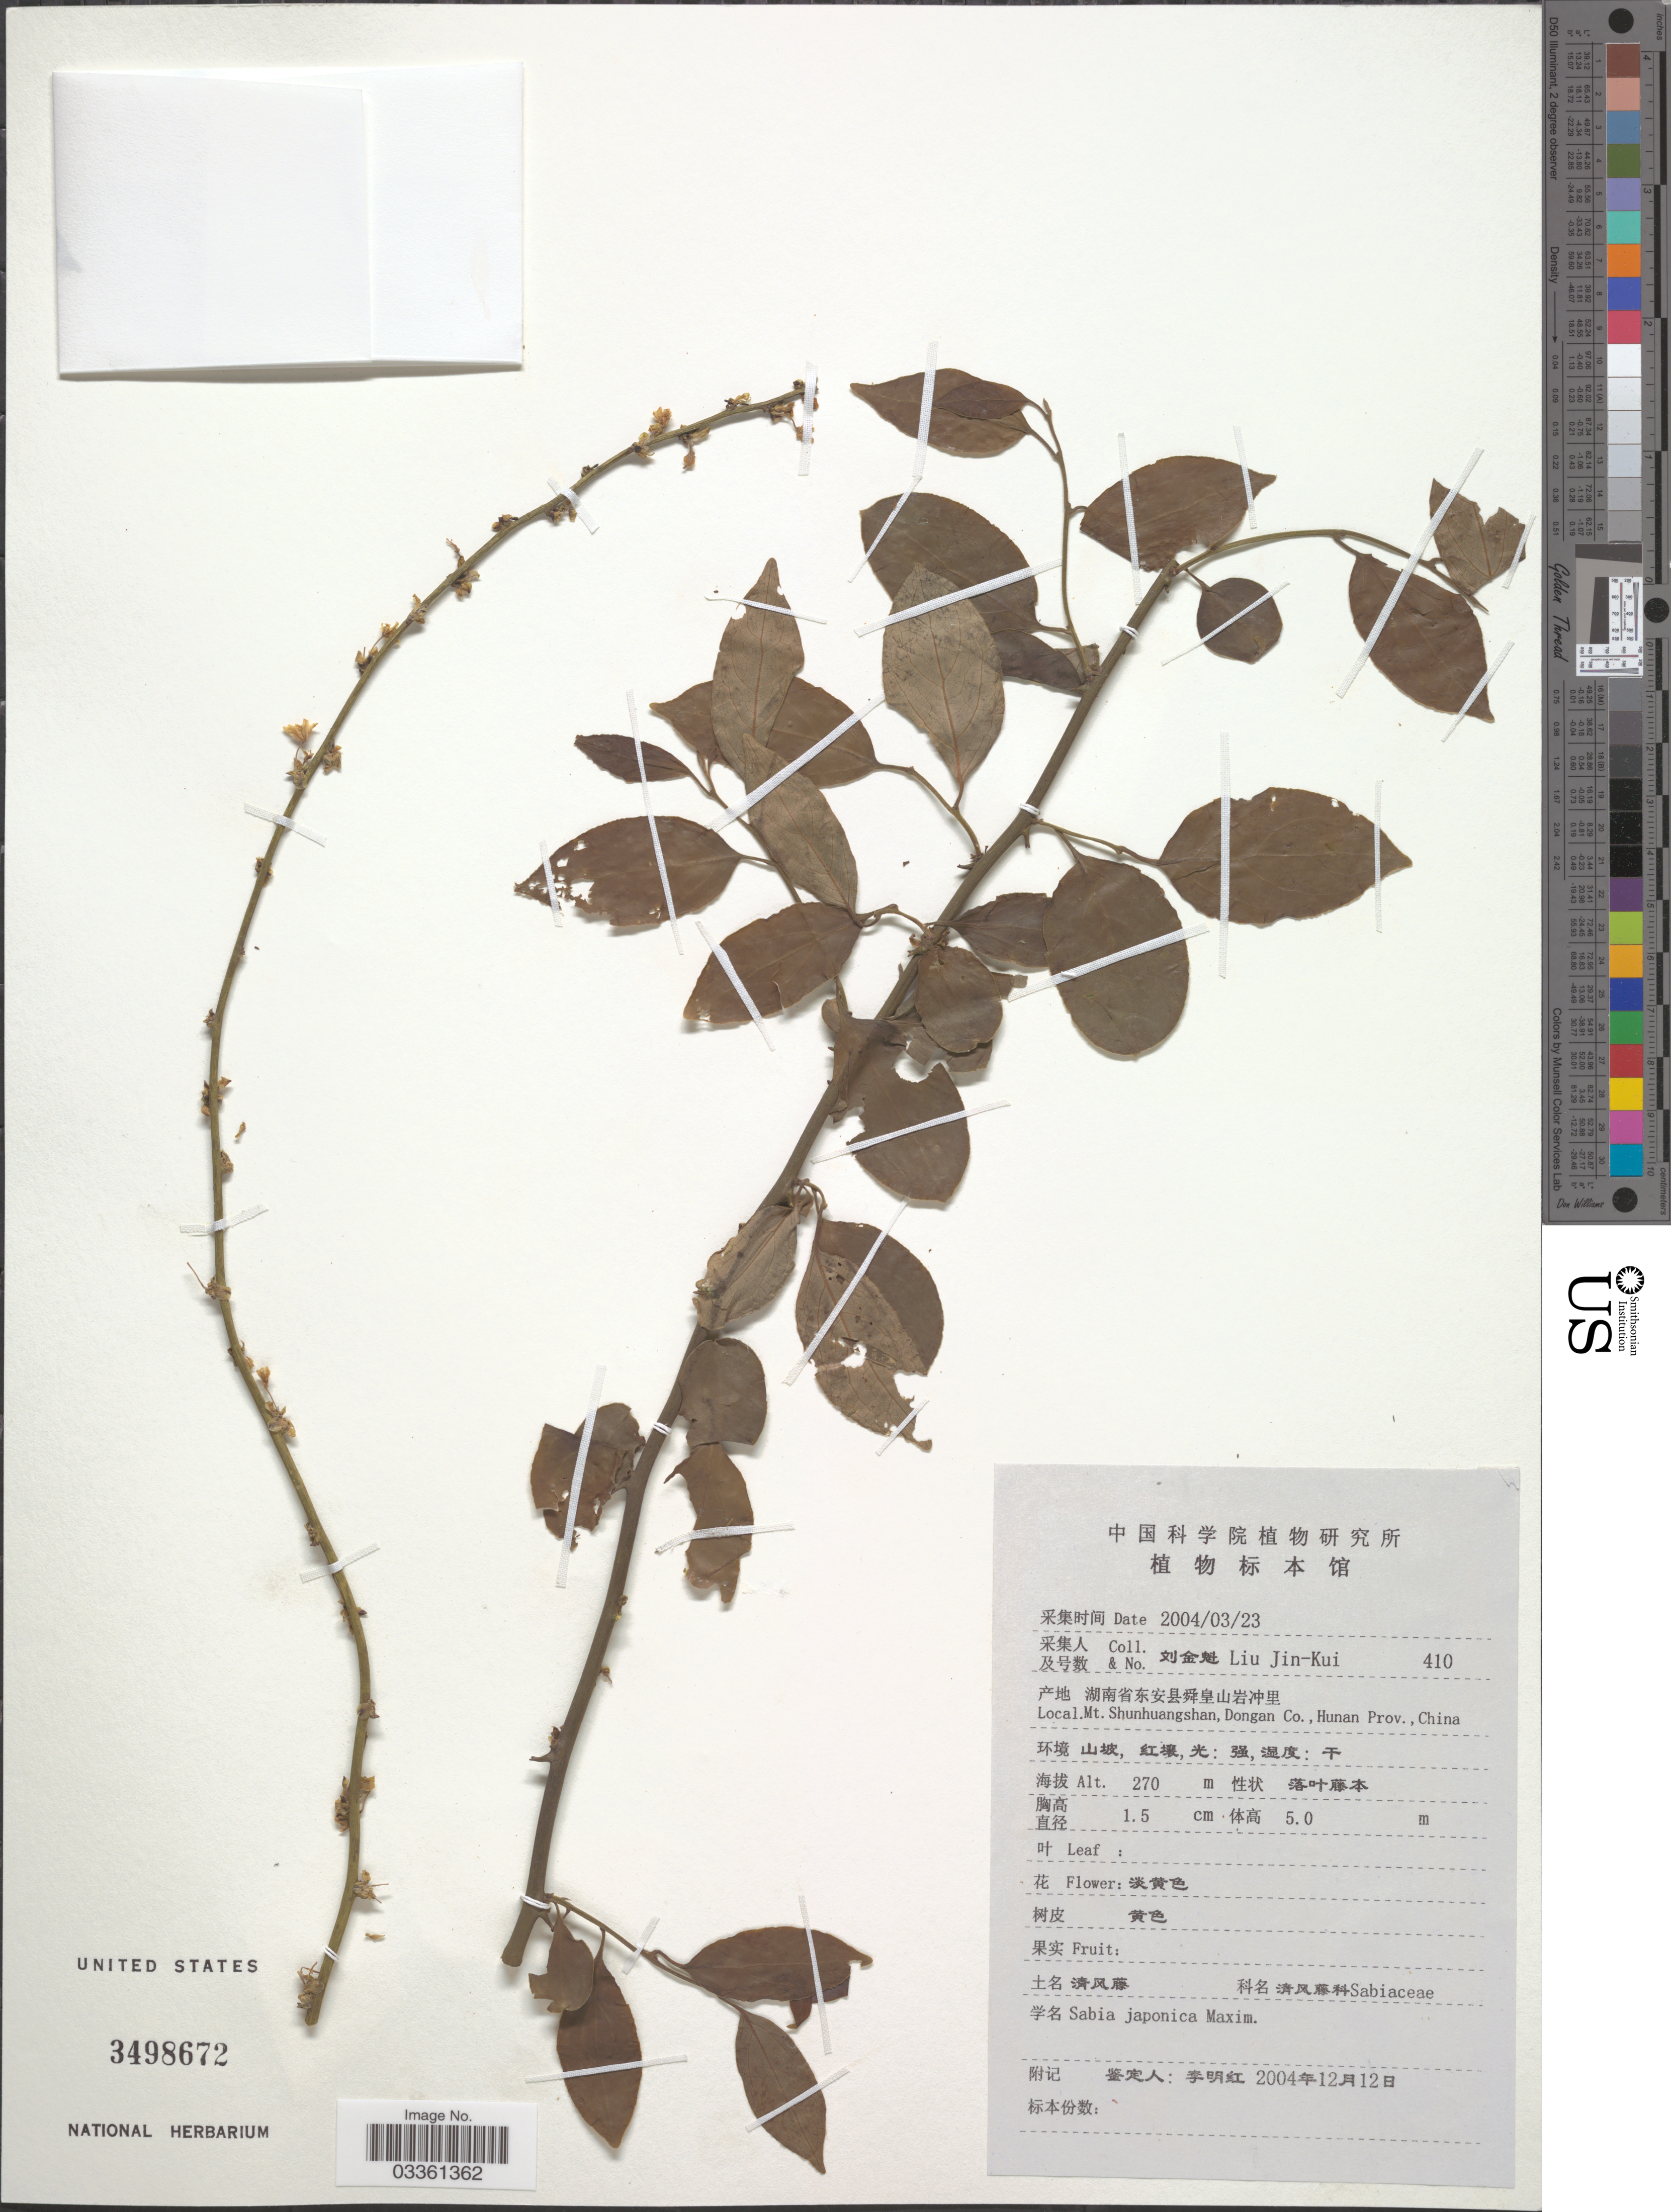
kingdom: Plantae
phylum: Tracheophyta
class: Magnoliopsida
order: Proteales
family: Sabiaceae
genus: Sabia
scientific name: Sabia japonica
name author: Maxim.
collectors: Liu Jin-Kui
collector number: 410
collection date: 2004-03-23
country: China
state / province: Hunan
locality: Mt. Shunhuangshan, Dongan Co.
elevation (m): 270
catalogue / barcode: US 3498672